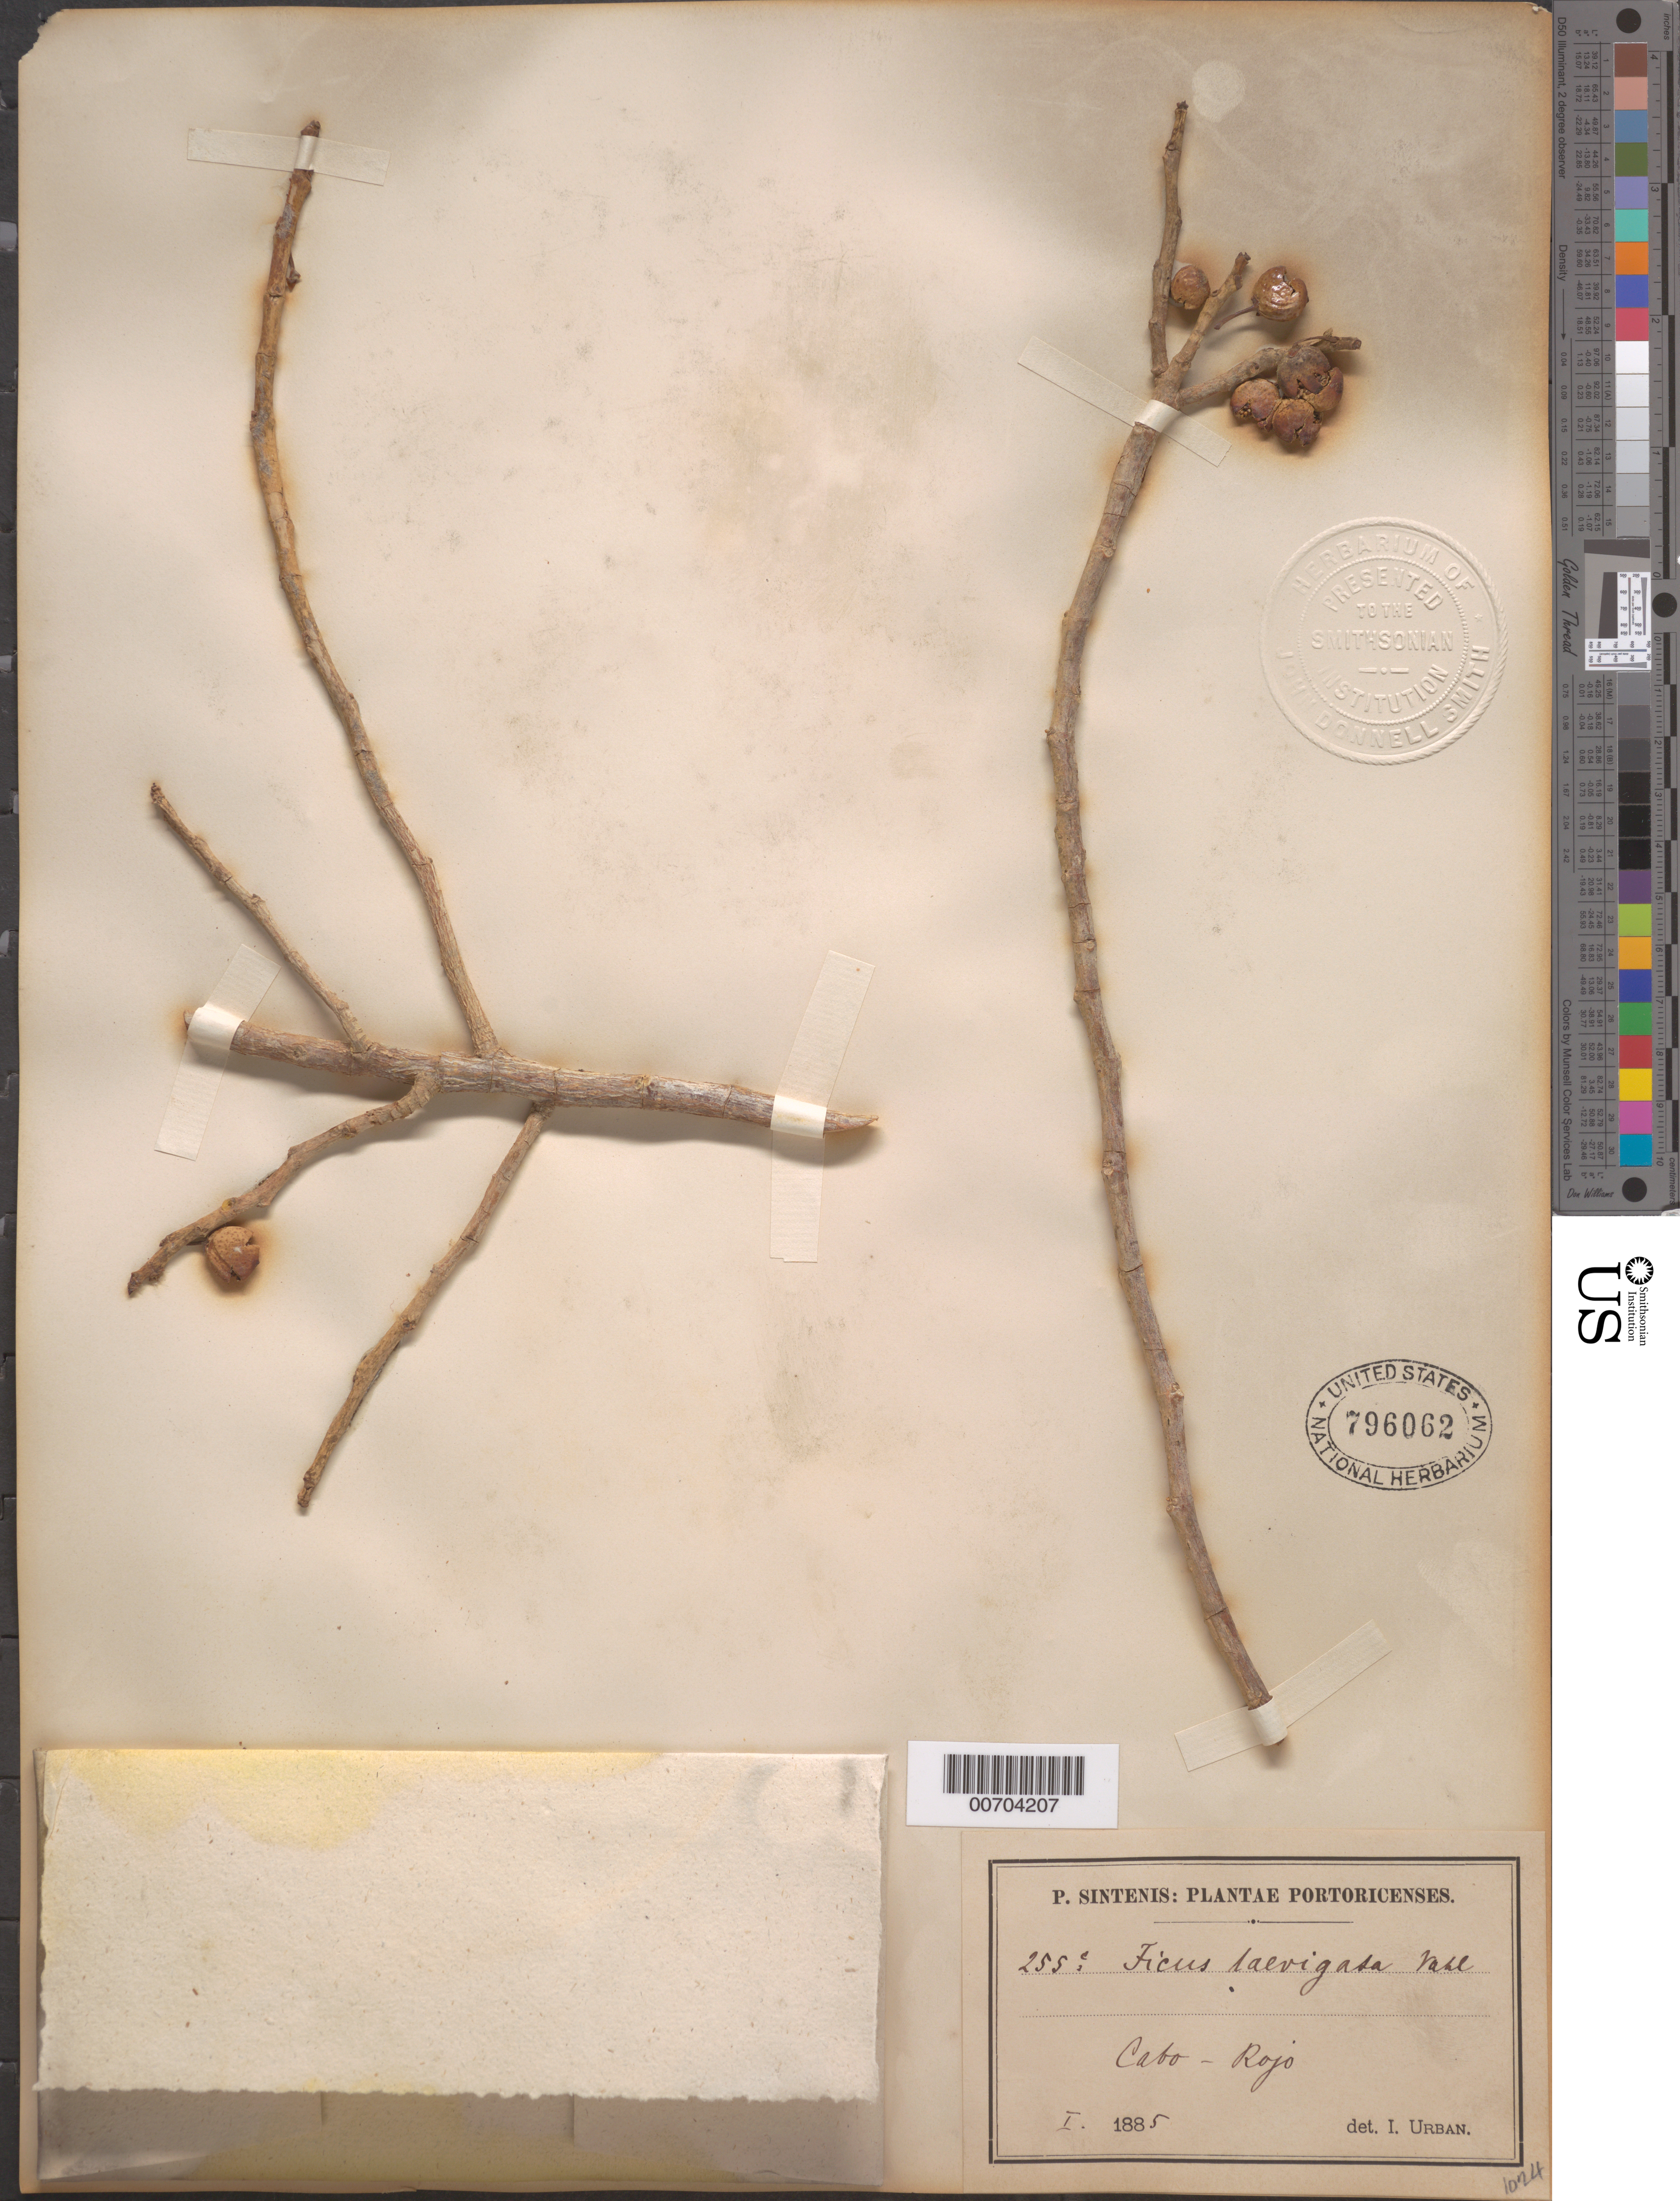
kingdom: Plantae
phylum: Tracheophyta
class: Magnoliopsida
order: Rosales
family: Moraceae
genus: Ficus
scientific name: Ficus laevigata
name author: Vahl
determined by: Urban, Ignatz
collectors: P. Sintenis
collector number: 255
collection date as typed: Jan 1885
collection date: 1885-01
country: Puerto Rico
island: Greater Antilles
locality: Cabo-Rojo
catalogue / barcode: US 796062